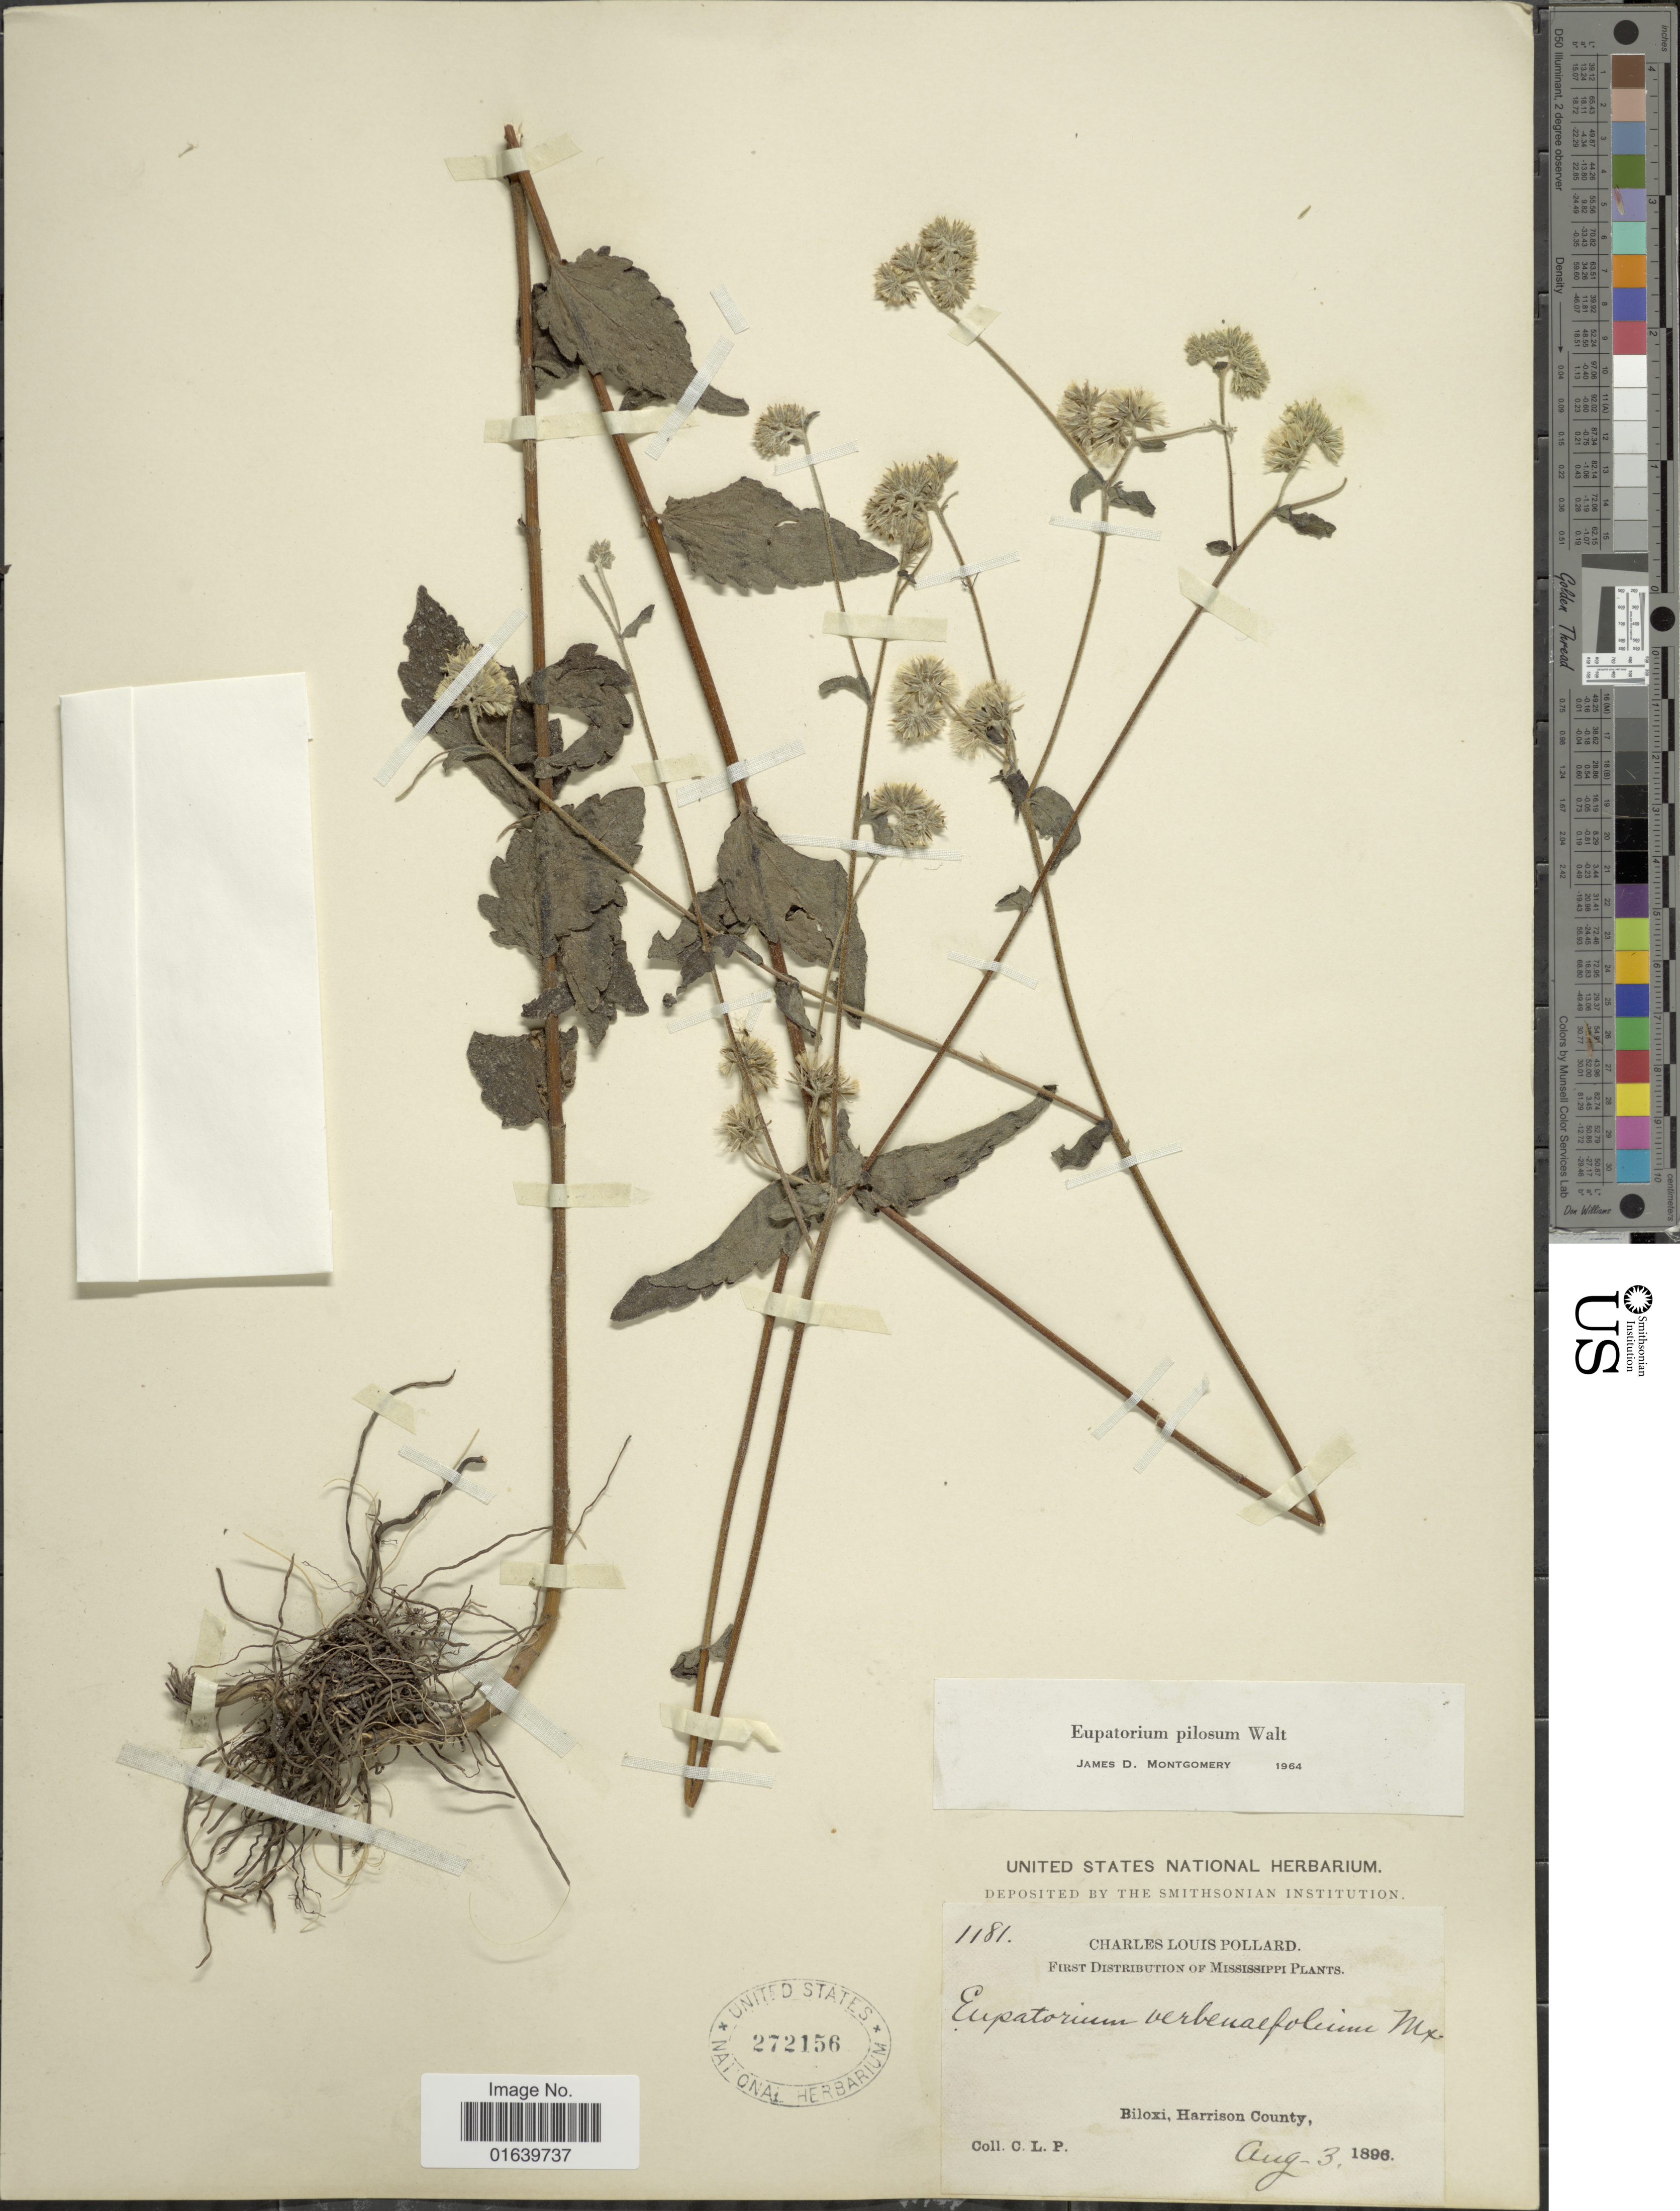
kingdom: Plantae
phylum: Tracheophyta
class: Magnoliopsida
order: Asterales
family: Asteraceae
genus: Eupatorium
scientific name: Eupatorium pilosum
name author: Walter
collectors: C. L. Pollard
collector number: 1181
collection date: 1896-08-03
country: United States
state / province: Mississippi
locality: Biloxi, Harrison County.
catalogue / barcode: US 272156